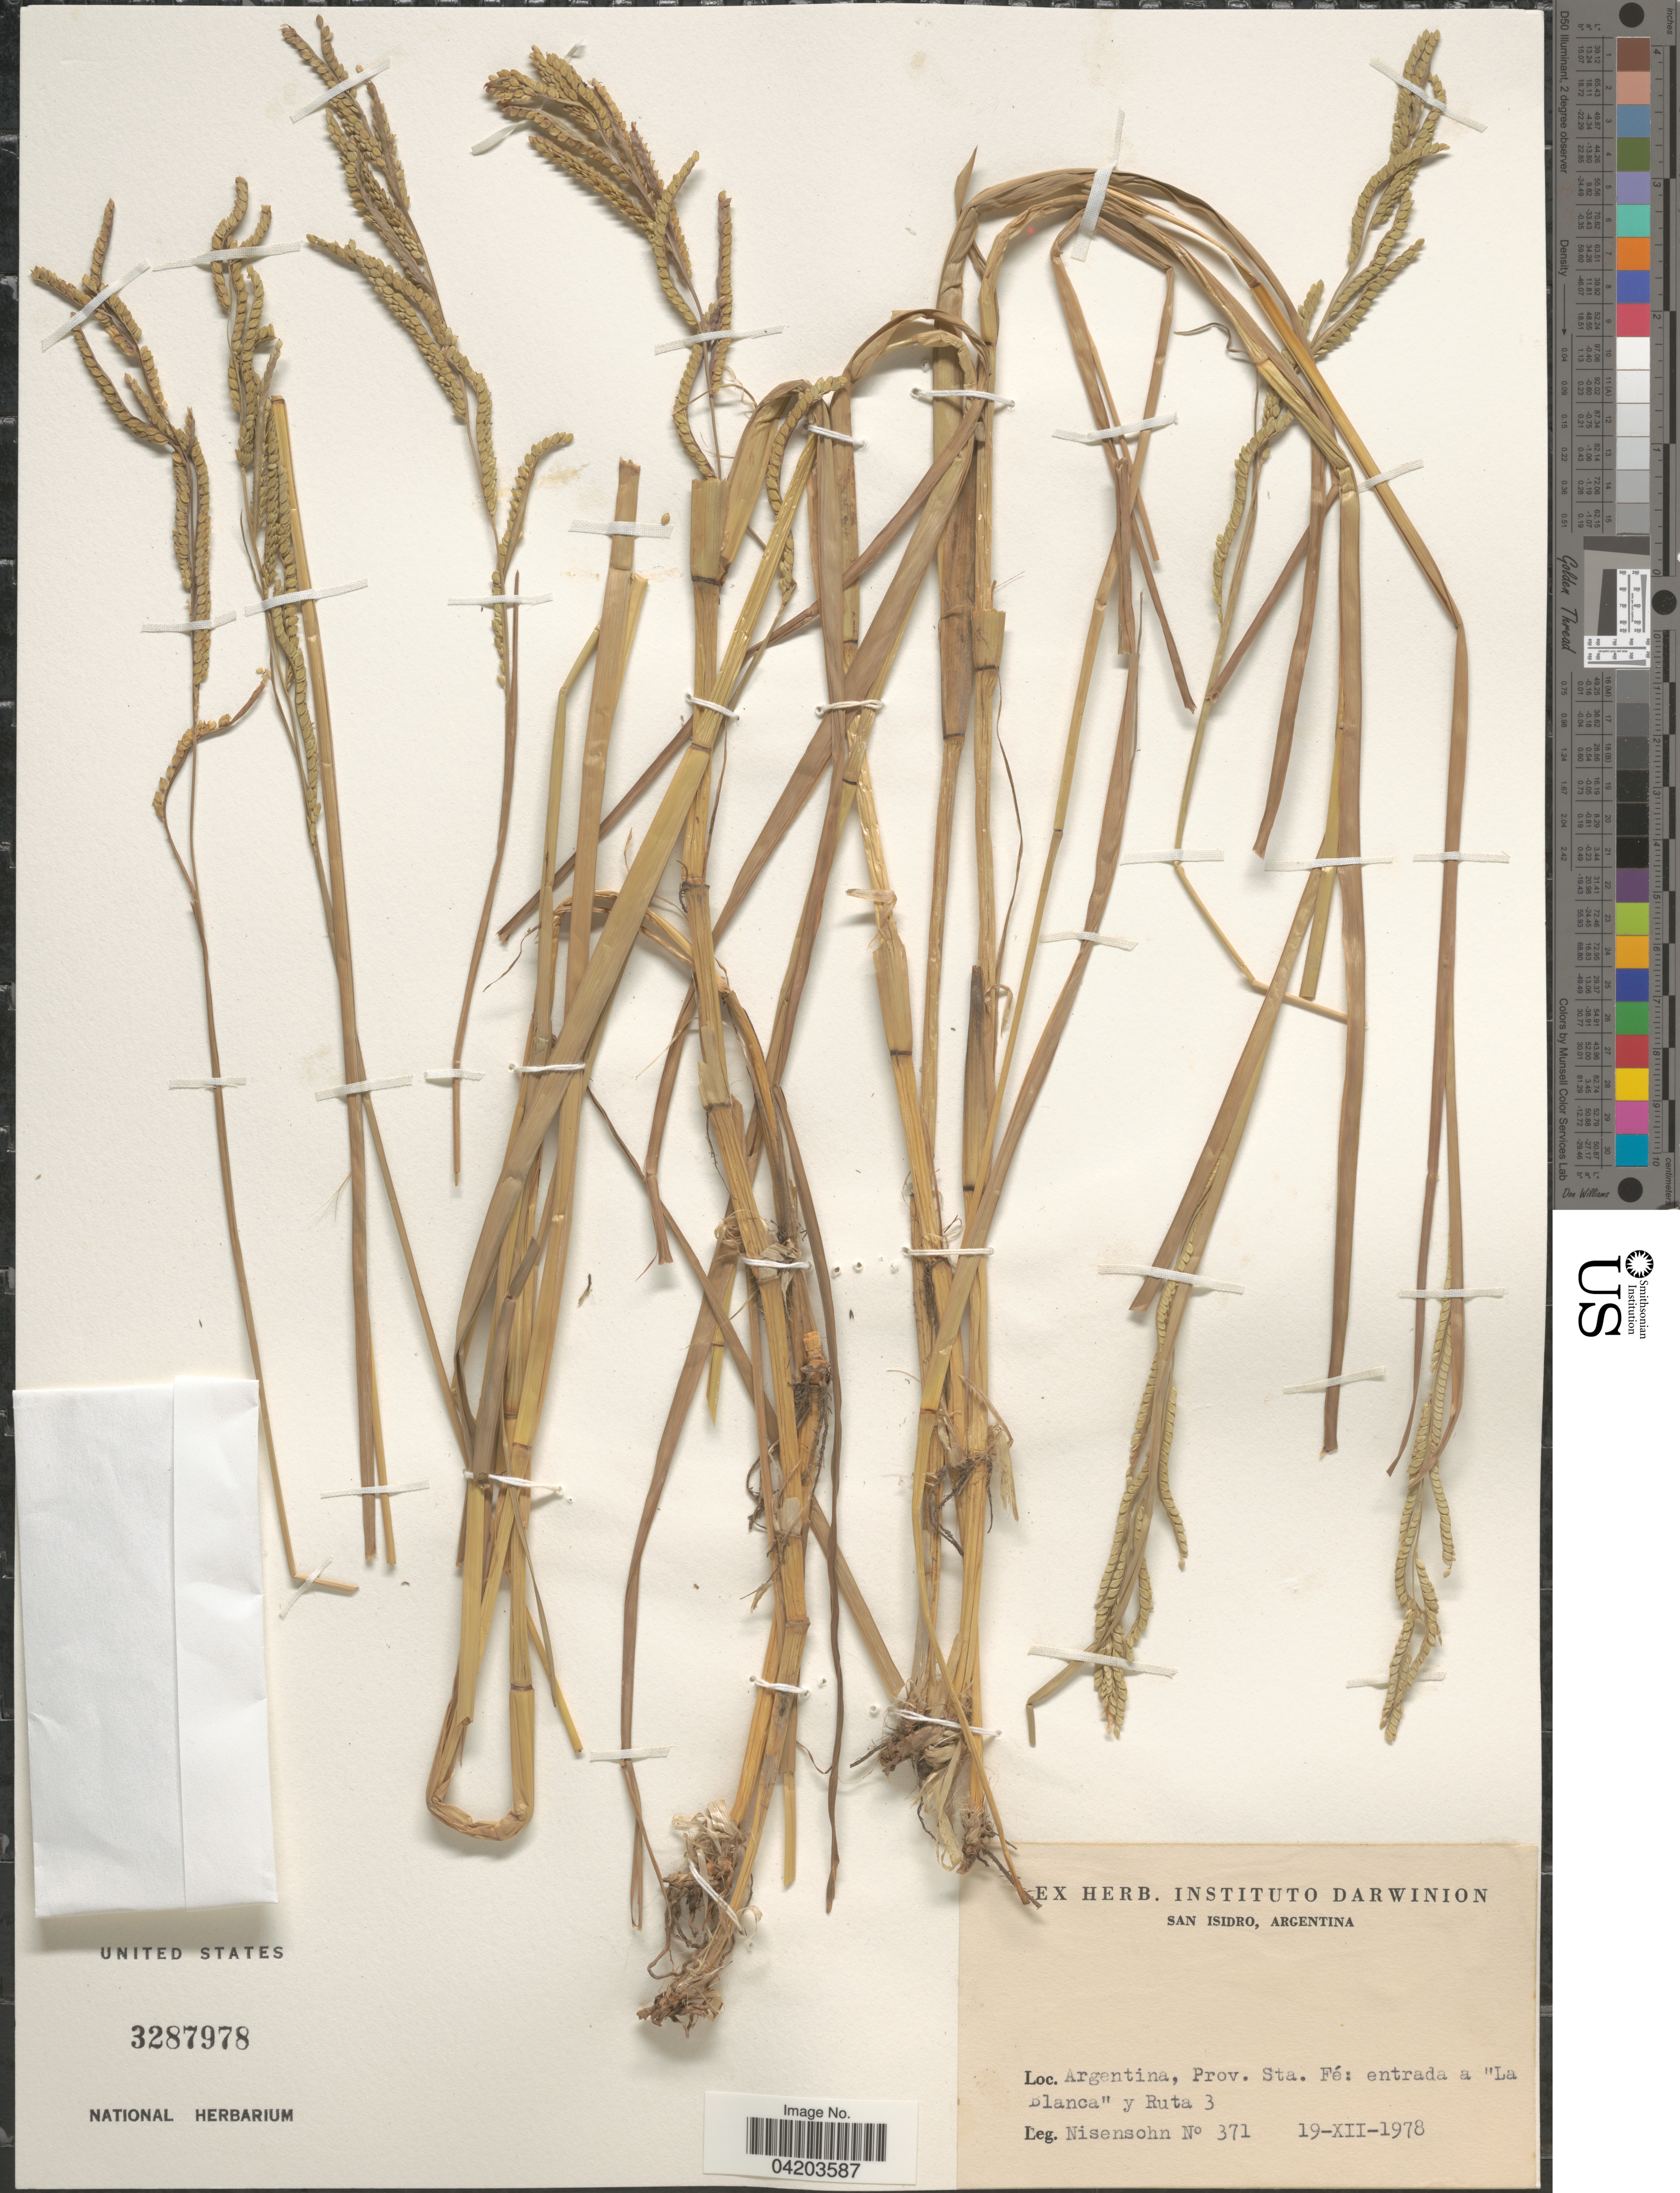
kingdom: Plantae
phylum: Tracheophyta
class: Liliopsida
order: Poales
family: Poaceae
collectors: Nisensohn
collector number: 371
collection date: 1978-12-19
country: Argentina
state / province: Santa Fe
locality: Entrada a "La Blanca" y Ruta 3.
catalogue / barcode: US 3287978